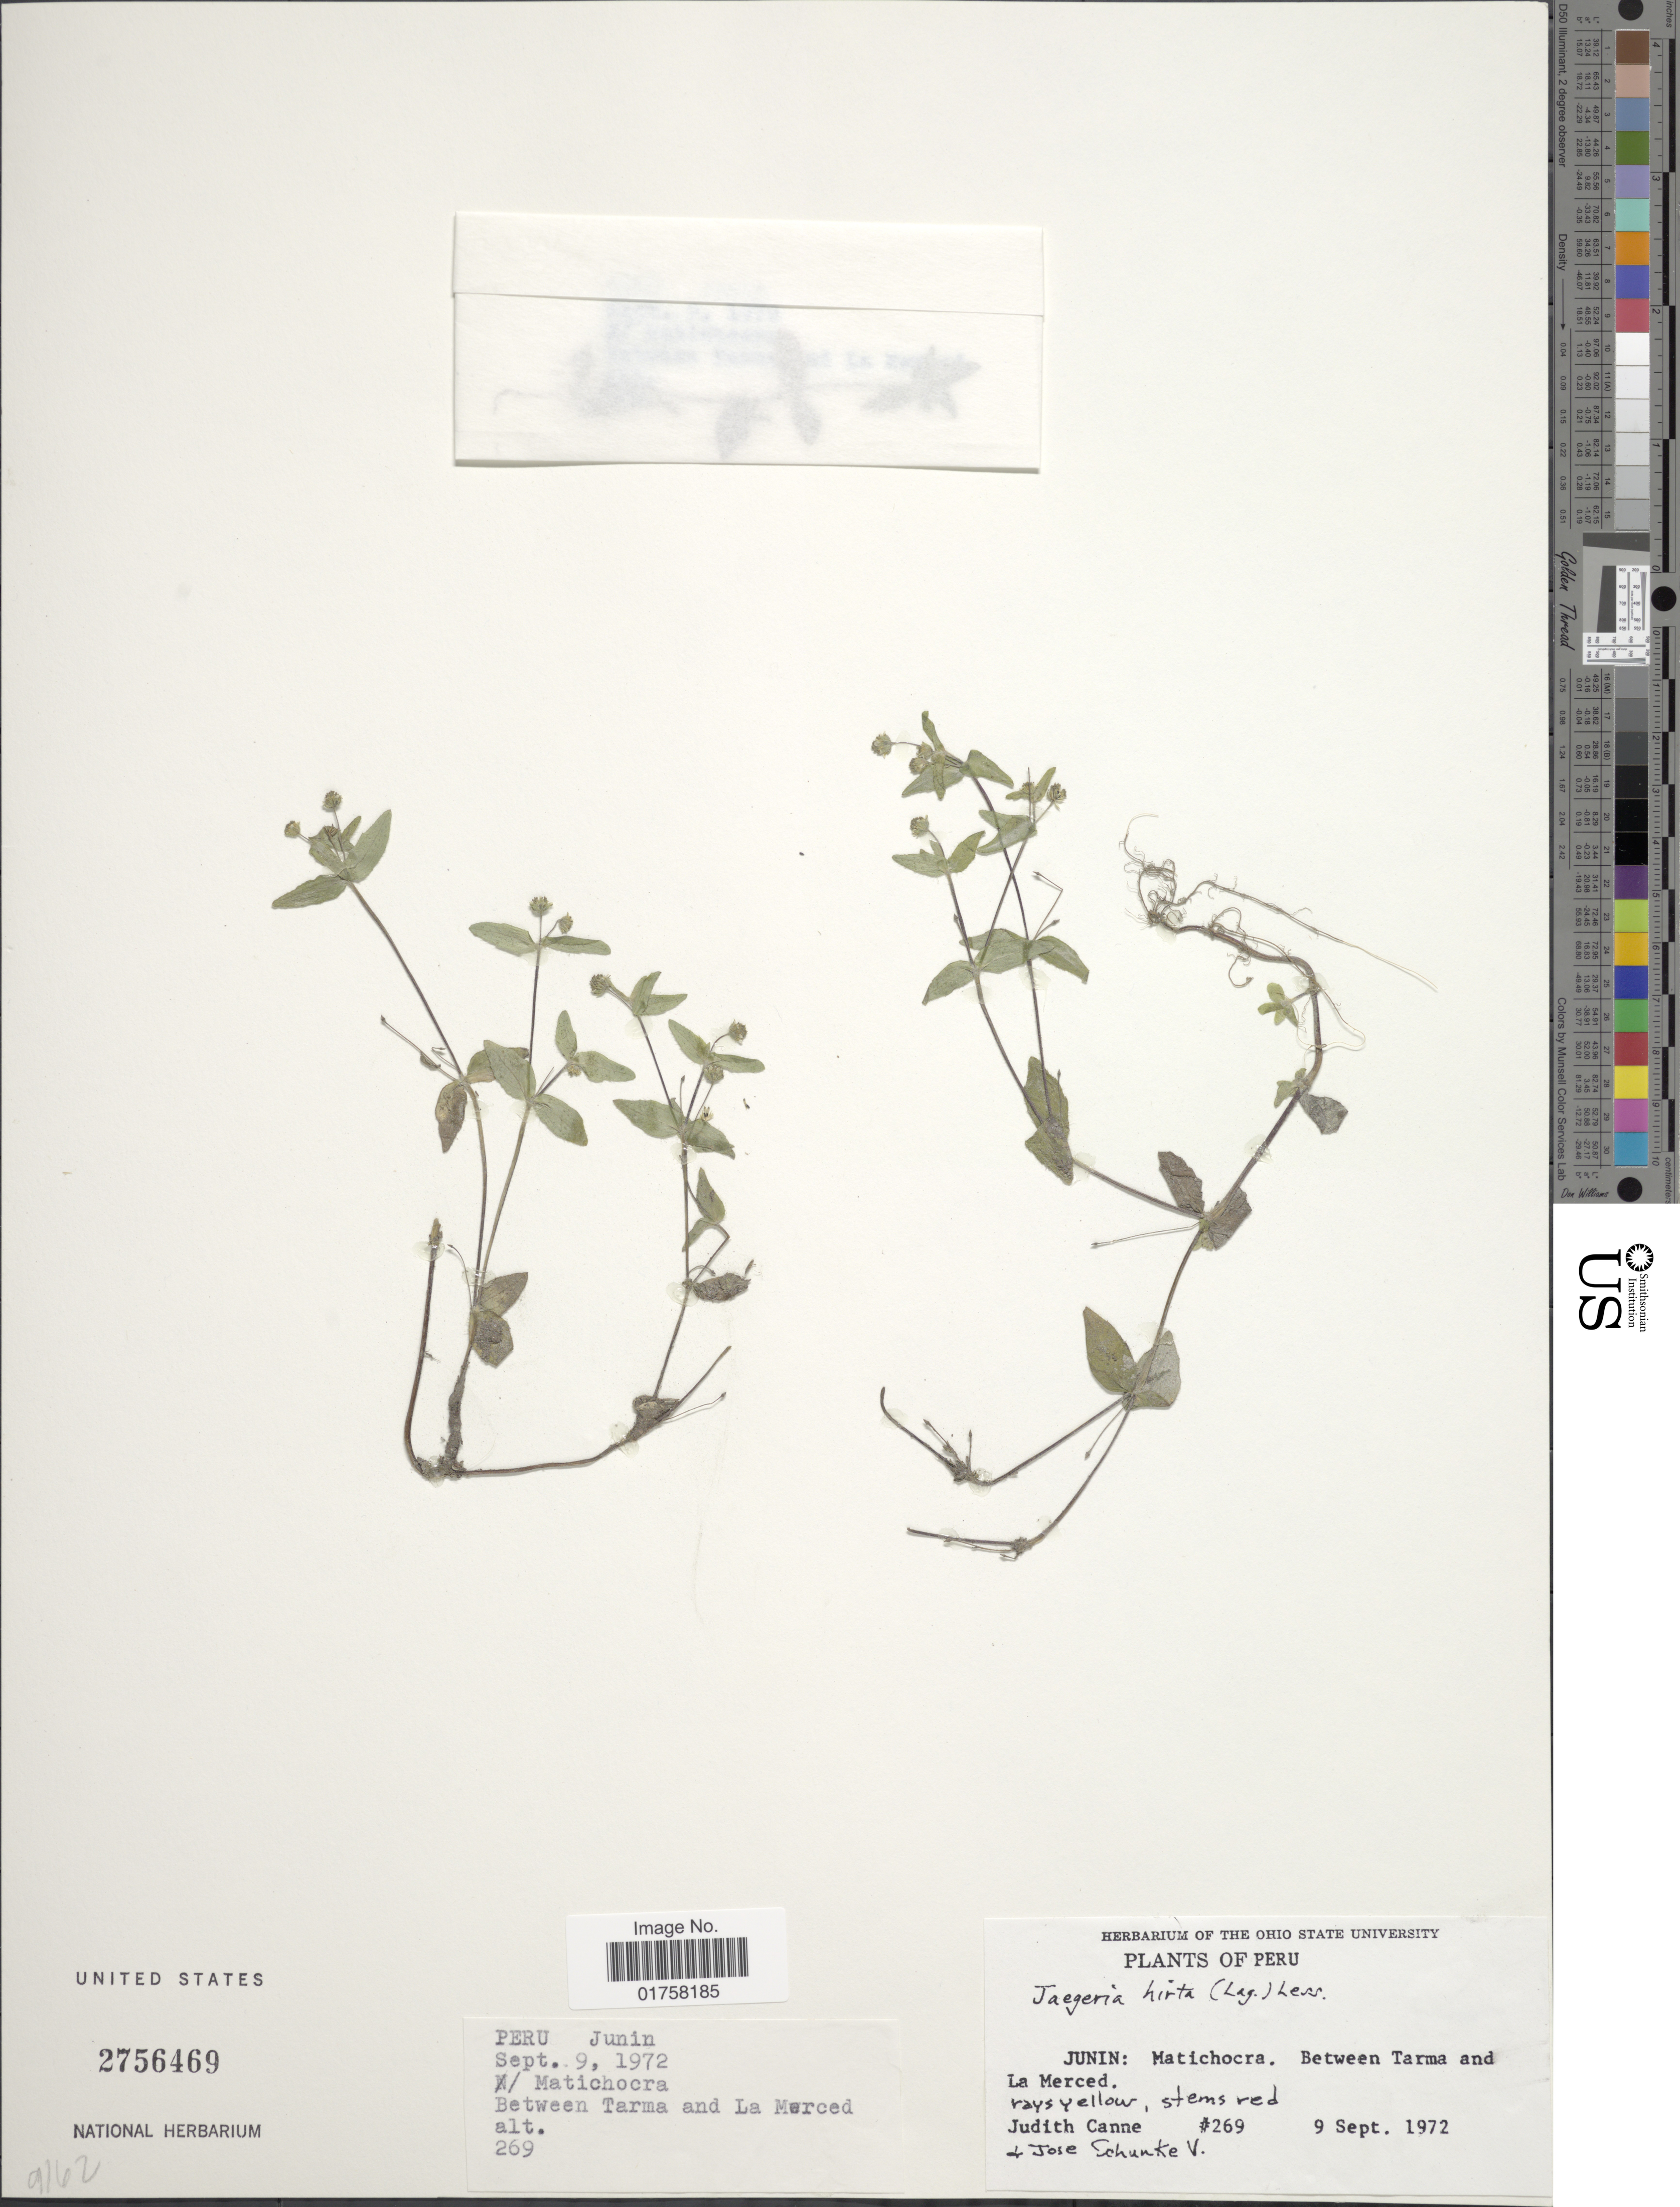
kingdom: Plantae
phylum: Tracheophyta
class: Magnoliopsida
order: Asterales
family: Asteraceae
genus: Jaegeria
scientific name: Jaegeria hirta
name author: (Lag.) Less.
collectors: J. M. Canne-Hilliker & J. Schunke Vigo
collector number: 269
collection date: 1972-09-09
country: Peru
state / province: Junín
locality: Matichocra. Between Tarma and La Merced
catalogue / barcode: US 2756469